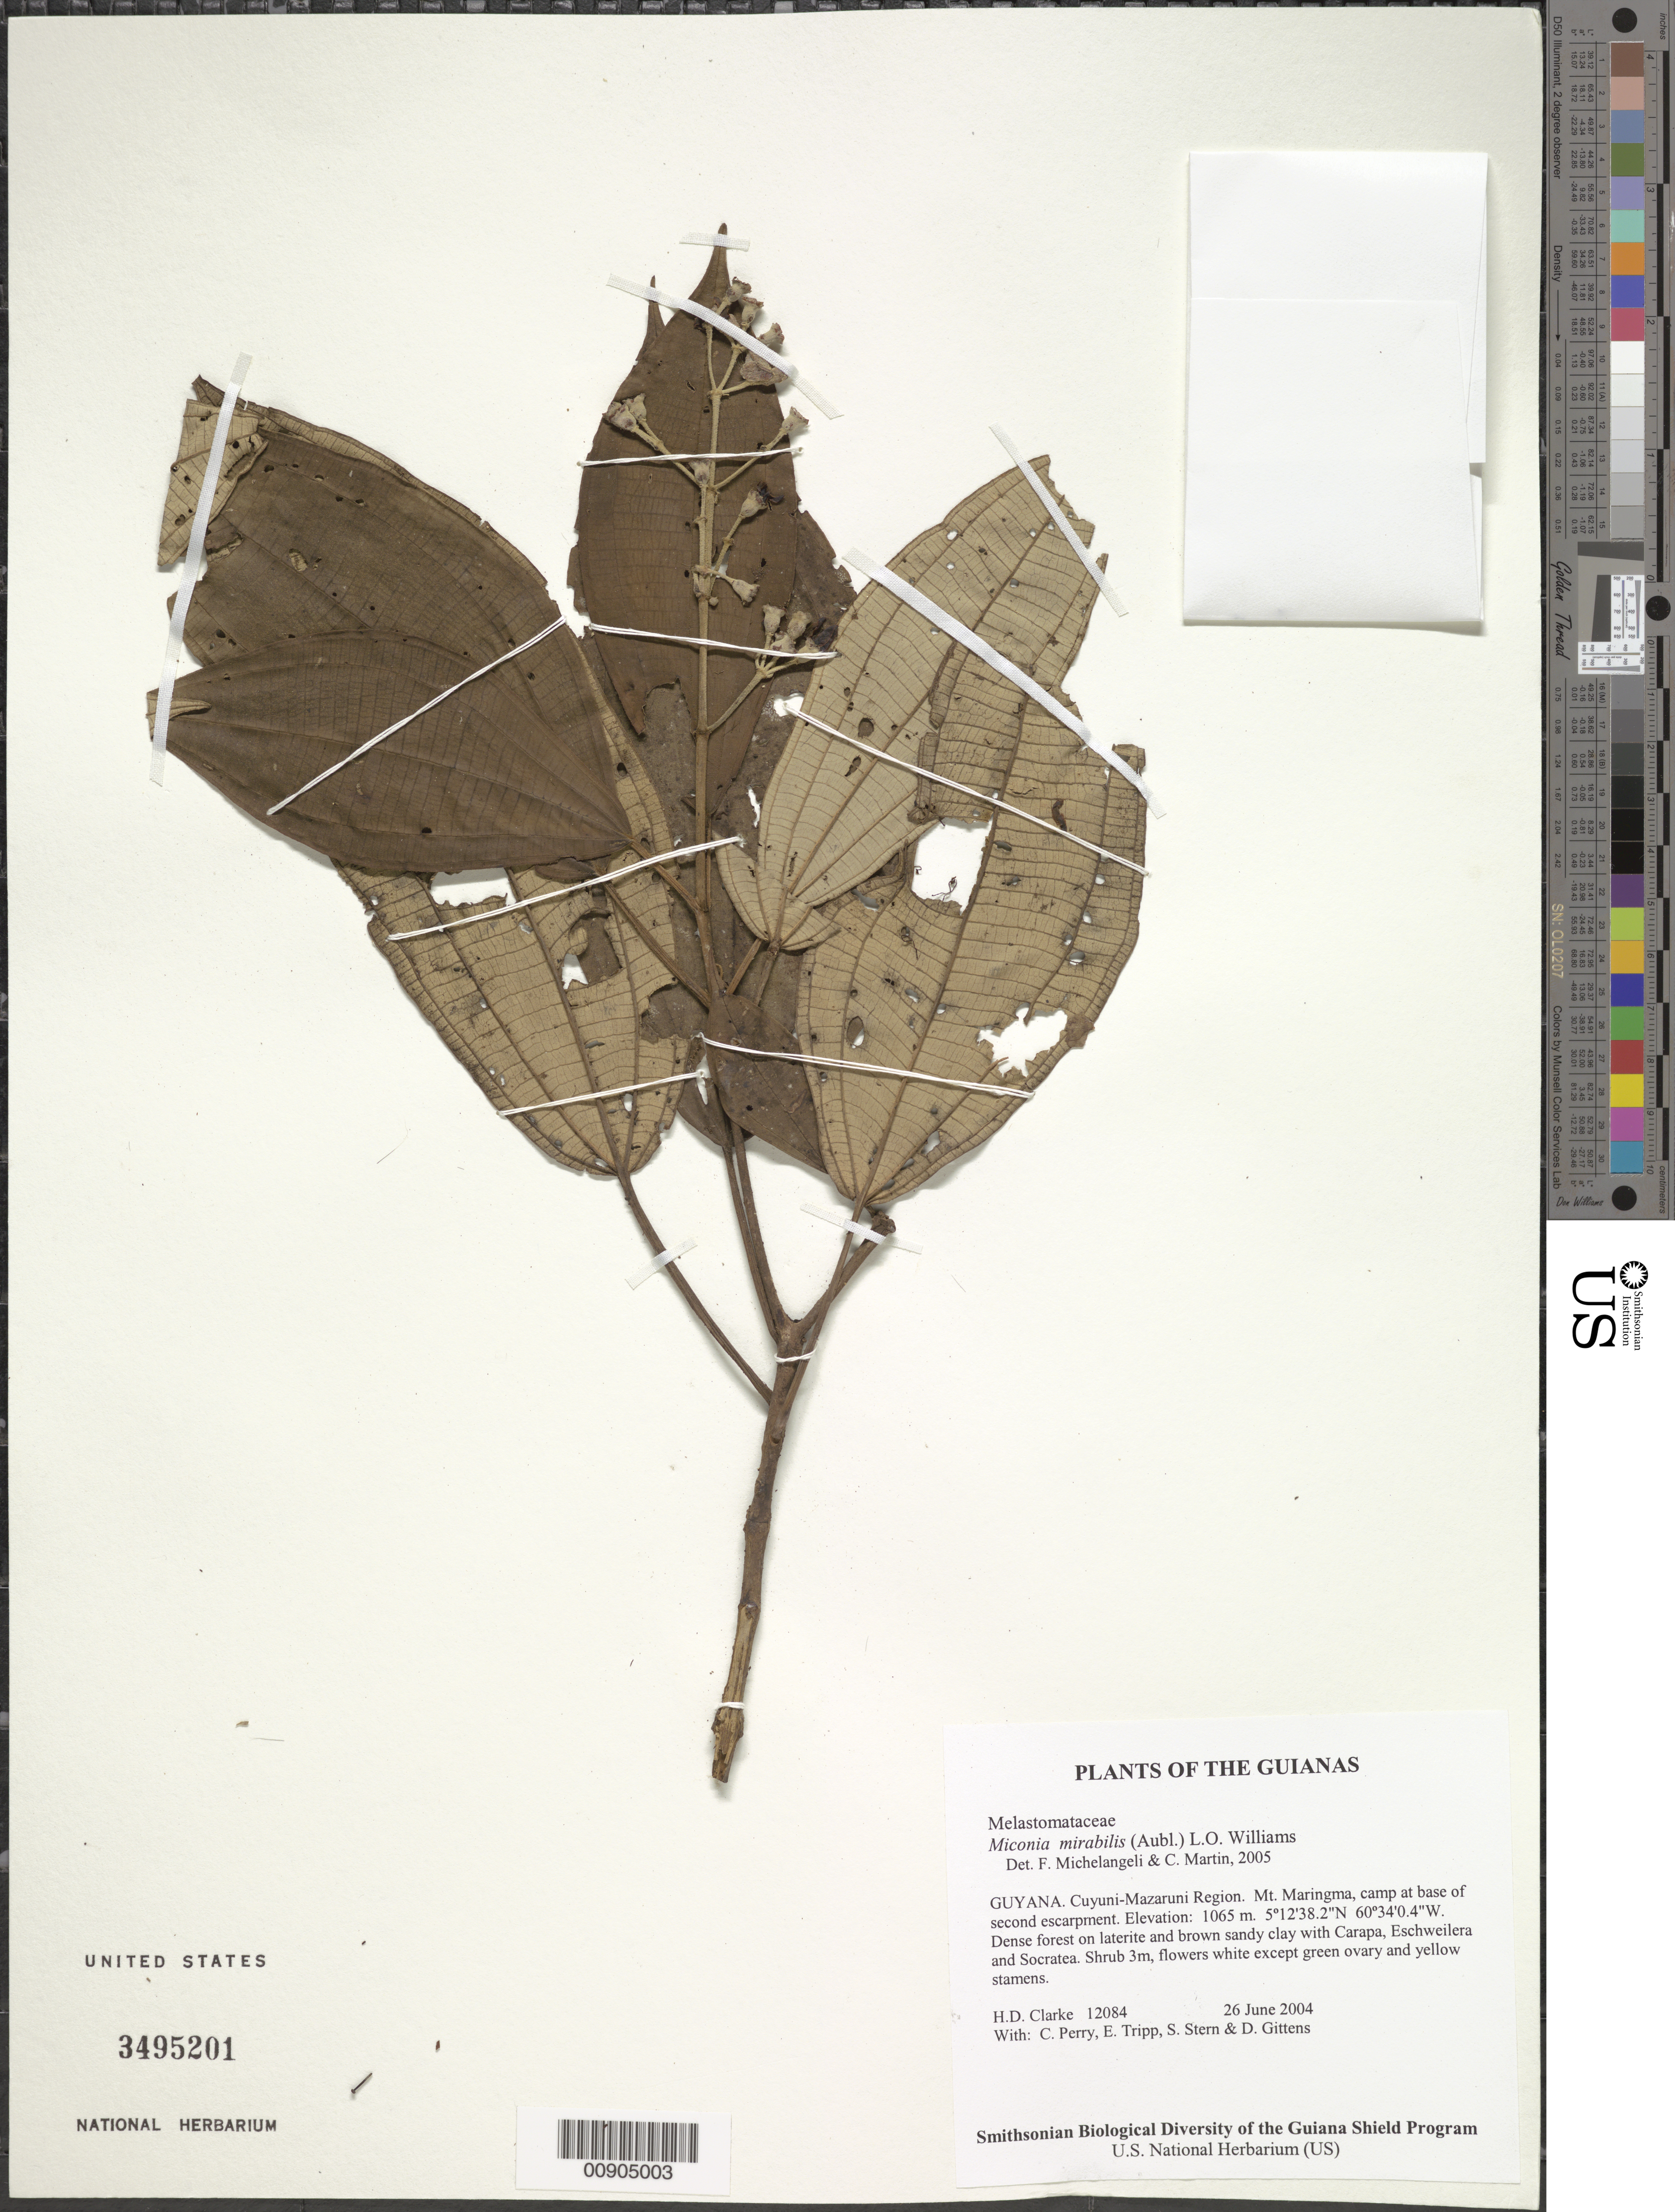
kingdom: Plantae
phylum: Tracheophyta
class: Magnoliopsida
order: Myrtales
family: Melastomataceae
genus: Miconia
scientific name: Miconia mirabilis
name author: (Aubl.) L.O. Williams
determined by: Michelangeli, F. A.; Martin, C.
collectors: H. D. Clarke, C. Perry, E. Tripp, S. R. Stern & D. Gittens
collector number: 12084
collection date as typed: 26 June 2004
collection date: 2004-06-26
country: Guyana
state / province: Cuyuni-Mazaruni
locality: Mt. Maringma, camp at base of second escarpment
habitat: Dense forest on laterite and brown sandy clay with Carapa, Eschweilera and Socratea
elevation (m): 1065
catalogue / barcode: US 3495201